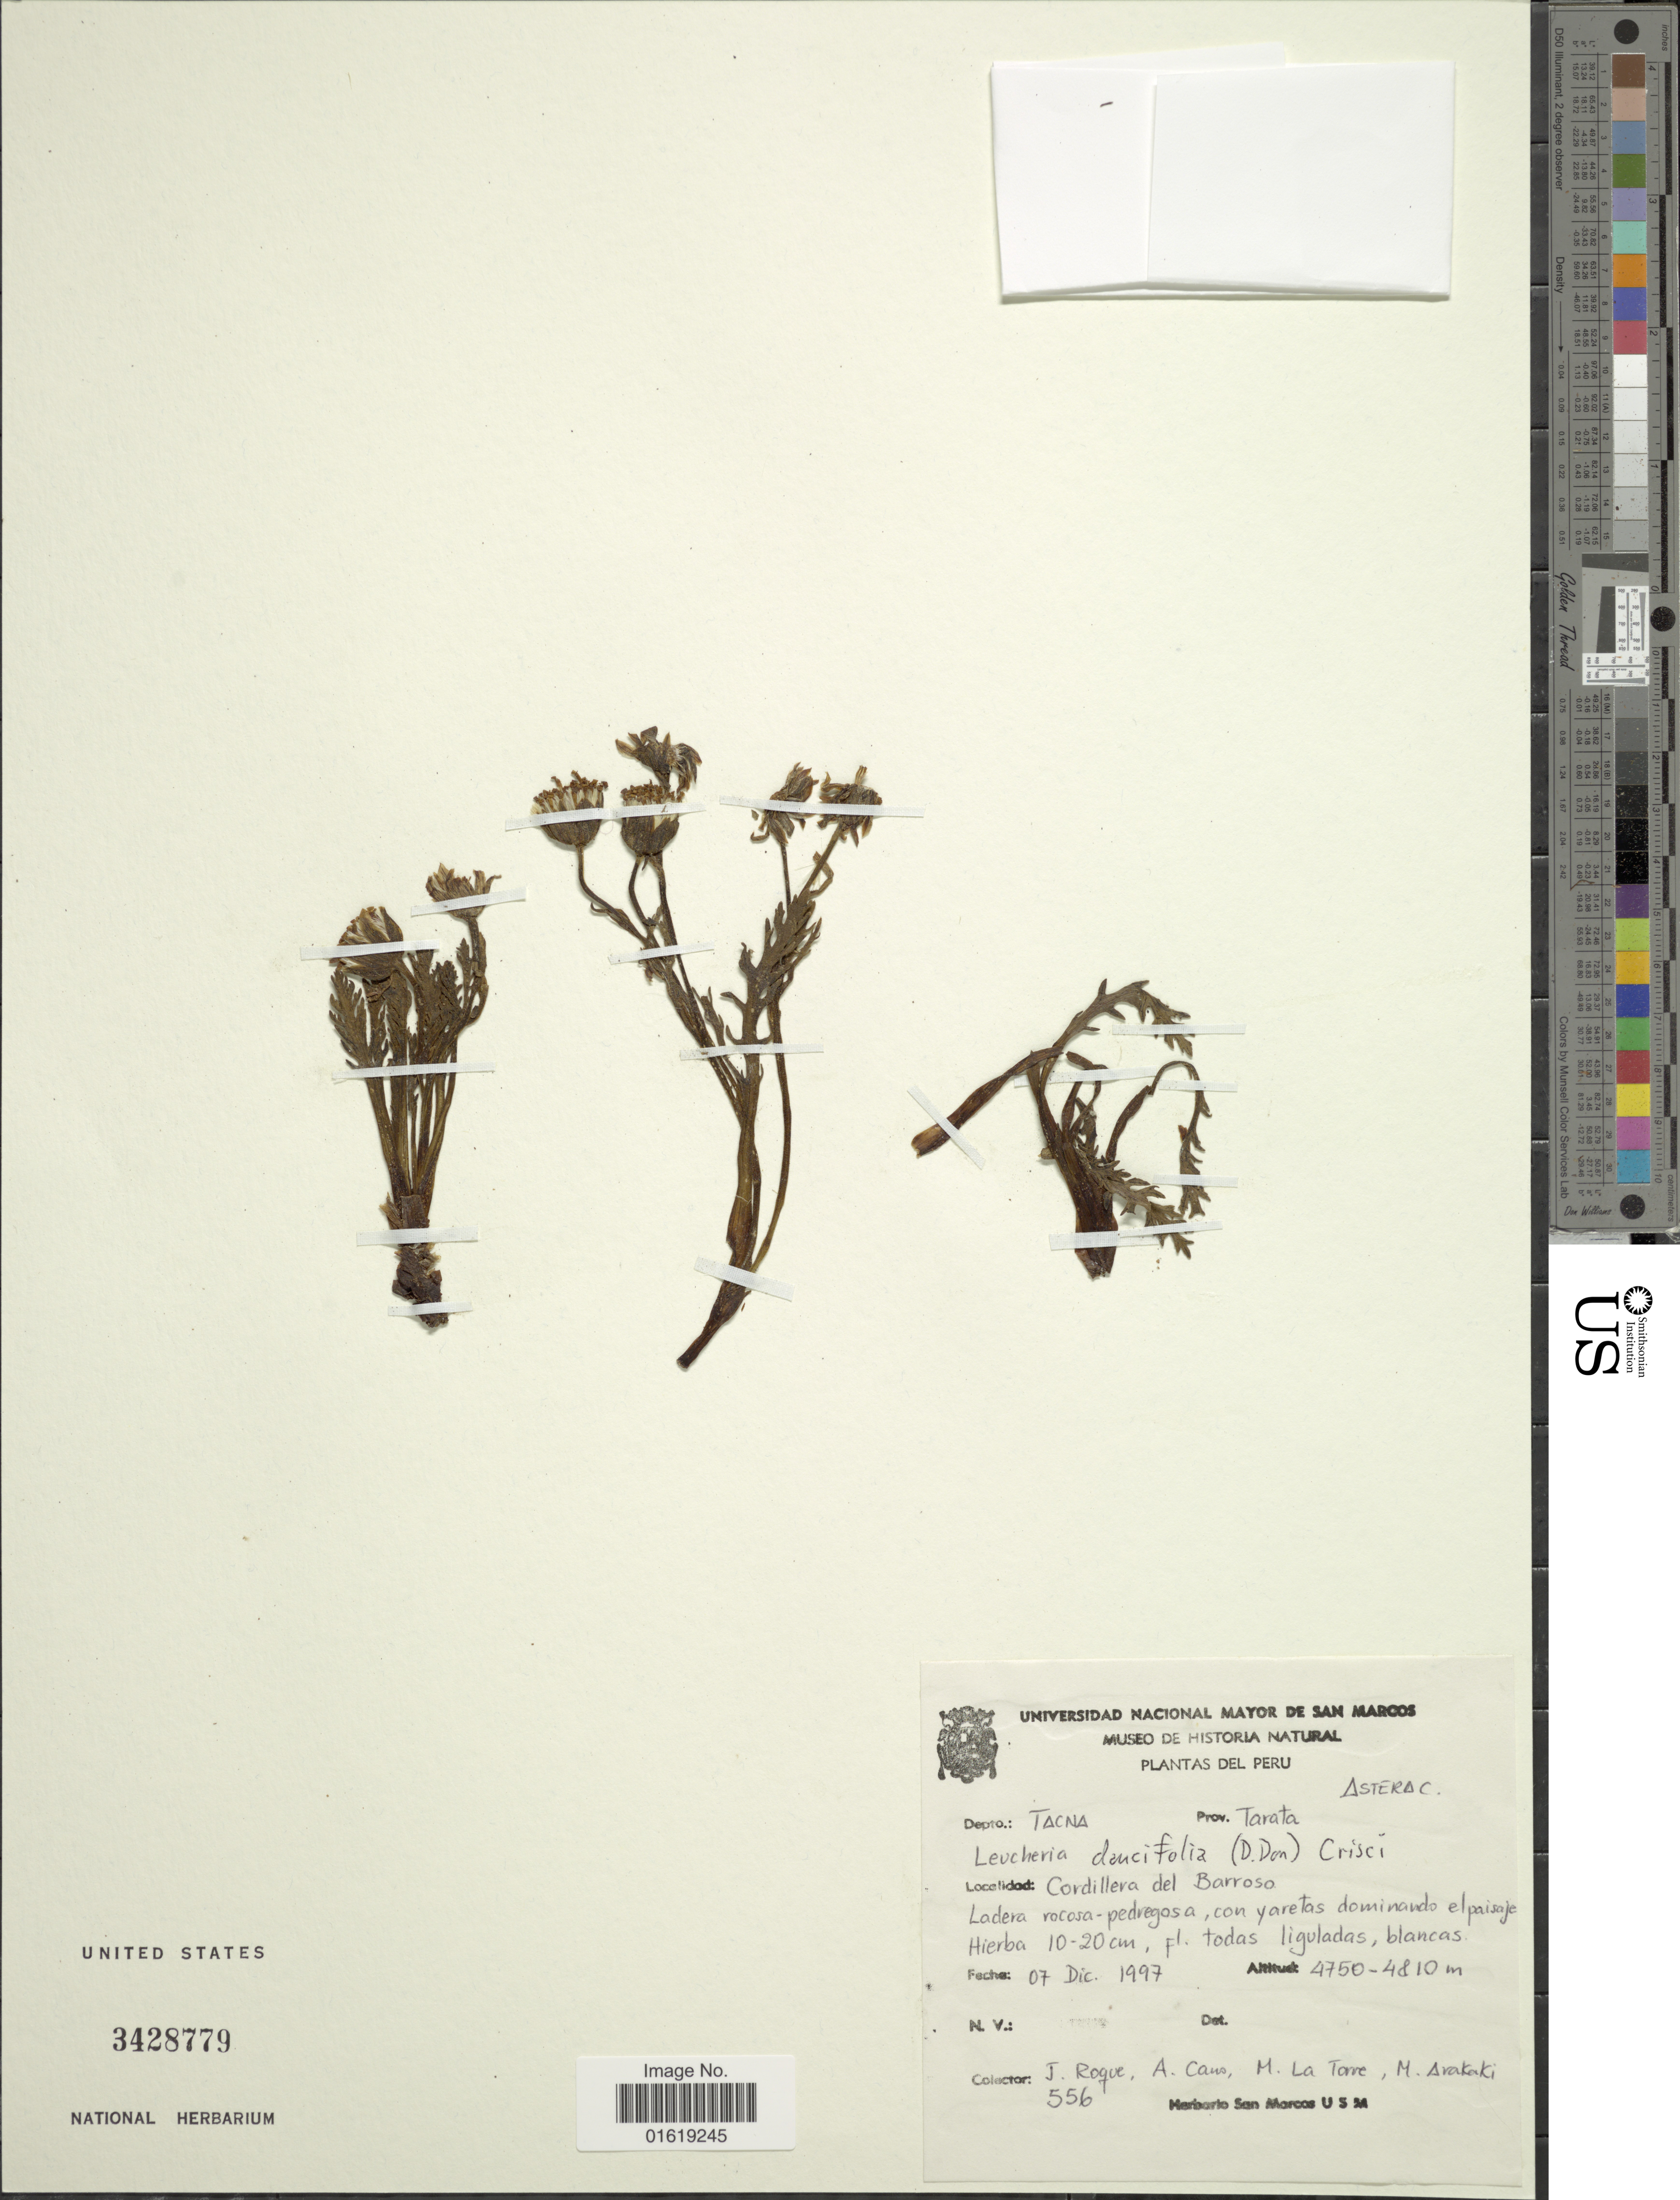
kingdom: Plantae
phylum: Tracheophyta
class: Magnoliopsida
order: Asterales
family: Asteraceae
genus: Leucheria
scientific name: Leucheria daucifolia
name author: Crisci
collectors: J. Roque, A. Cano, M. I. La Torre & M. Arakaki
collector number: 556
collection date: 1997-12-07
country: Peru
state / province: Tacna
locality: Depto.: Tacna. Prov. Tarata. Cordillera del Barroso.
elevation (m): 4750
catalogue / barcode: US 3428779